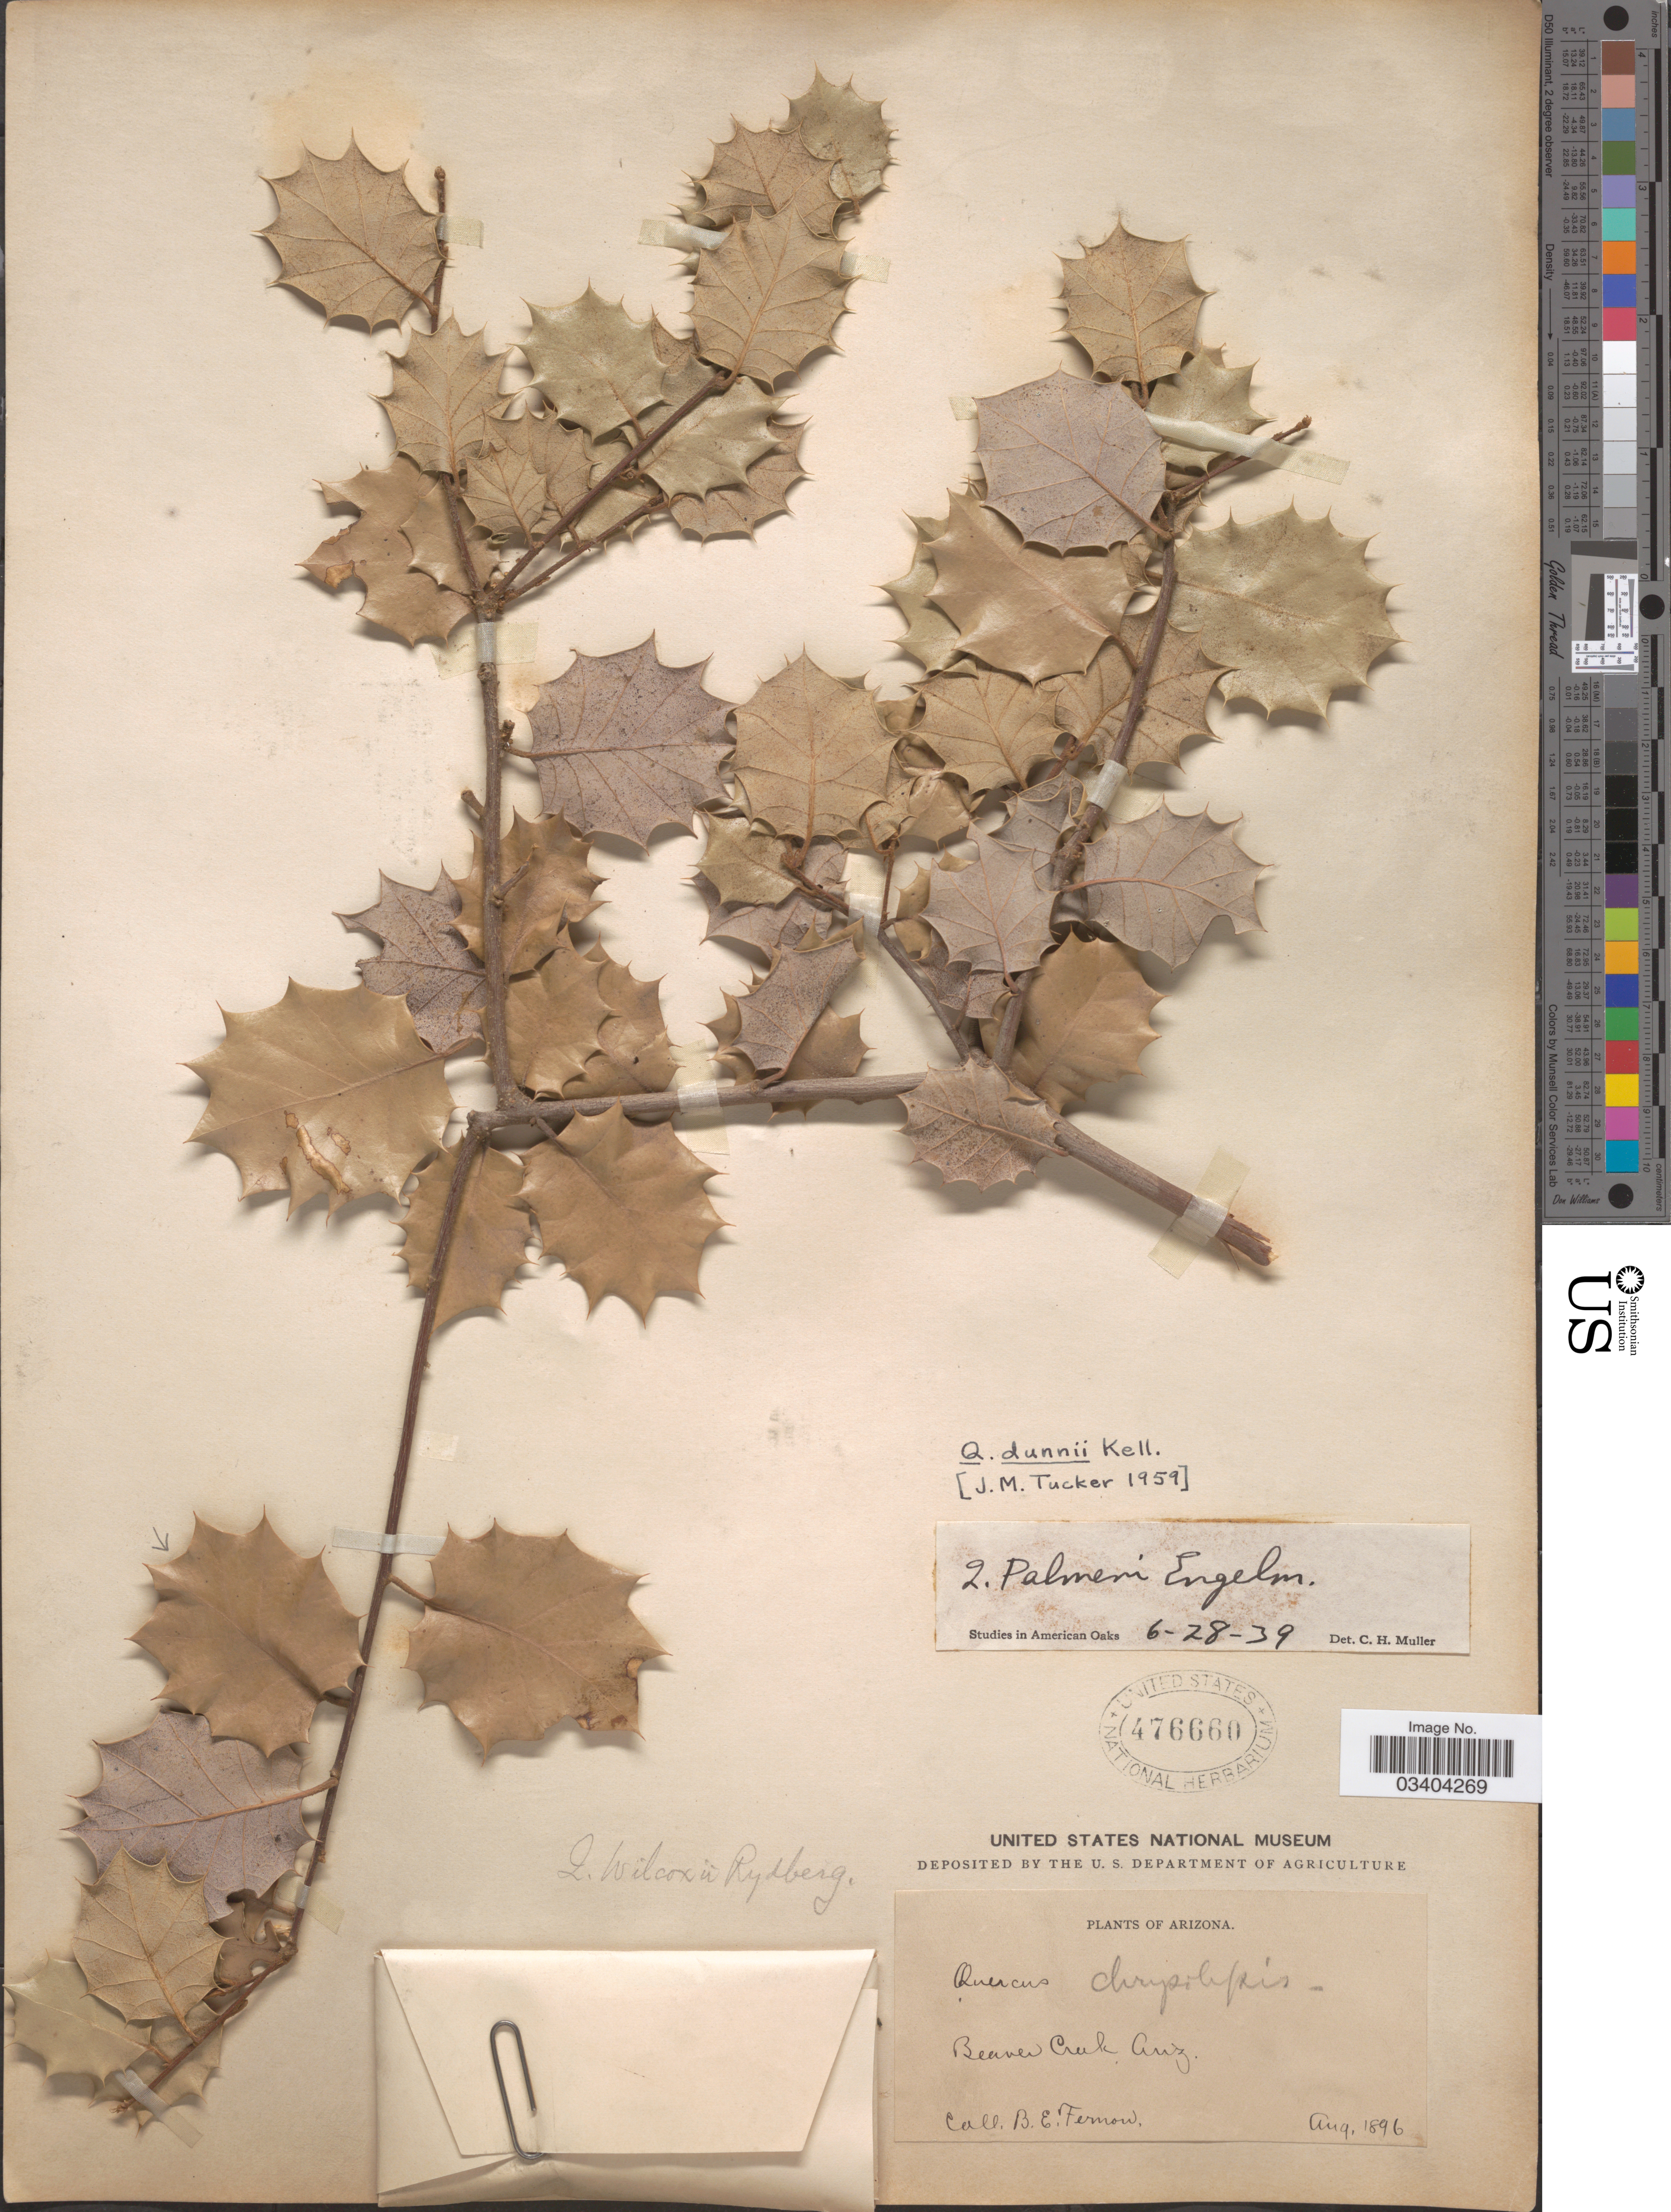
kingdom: Plantae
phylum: Tracheophyta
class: Magnoliopsida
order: Fagales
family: Fagaceae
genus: Quercus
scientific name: Quercus dunnii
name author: Kellogg ex Curran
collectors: B. Fernow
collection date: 1896-08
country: United States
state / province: Arizona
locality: Beaver Creek.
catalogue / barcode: US 476660